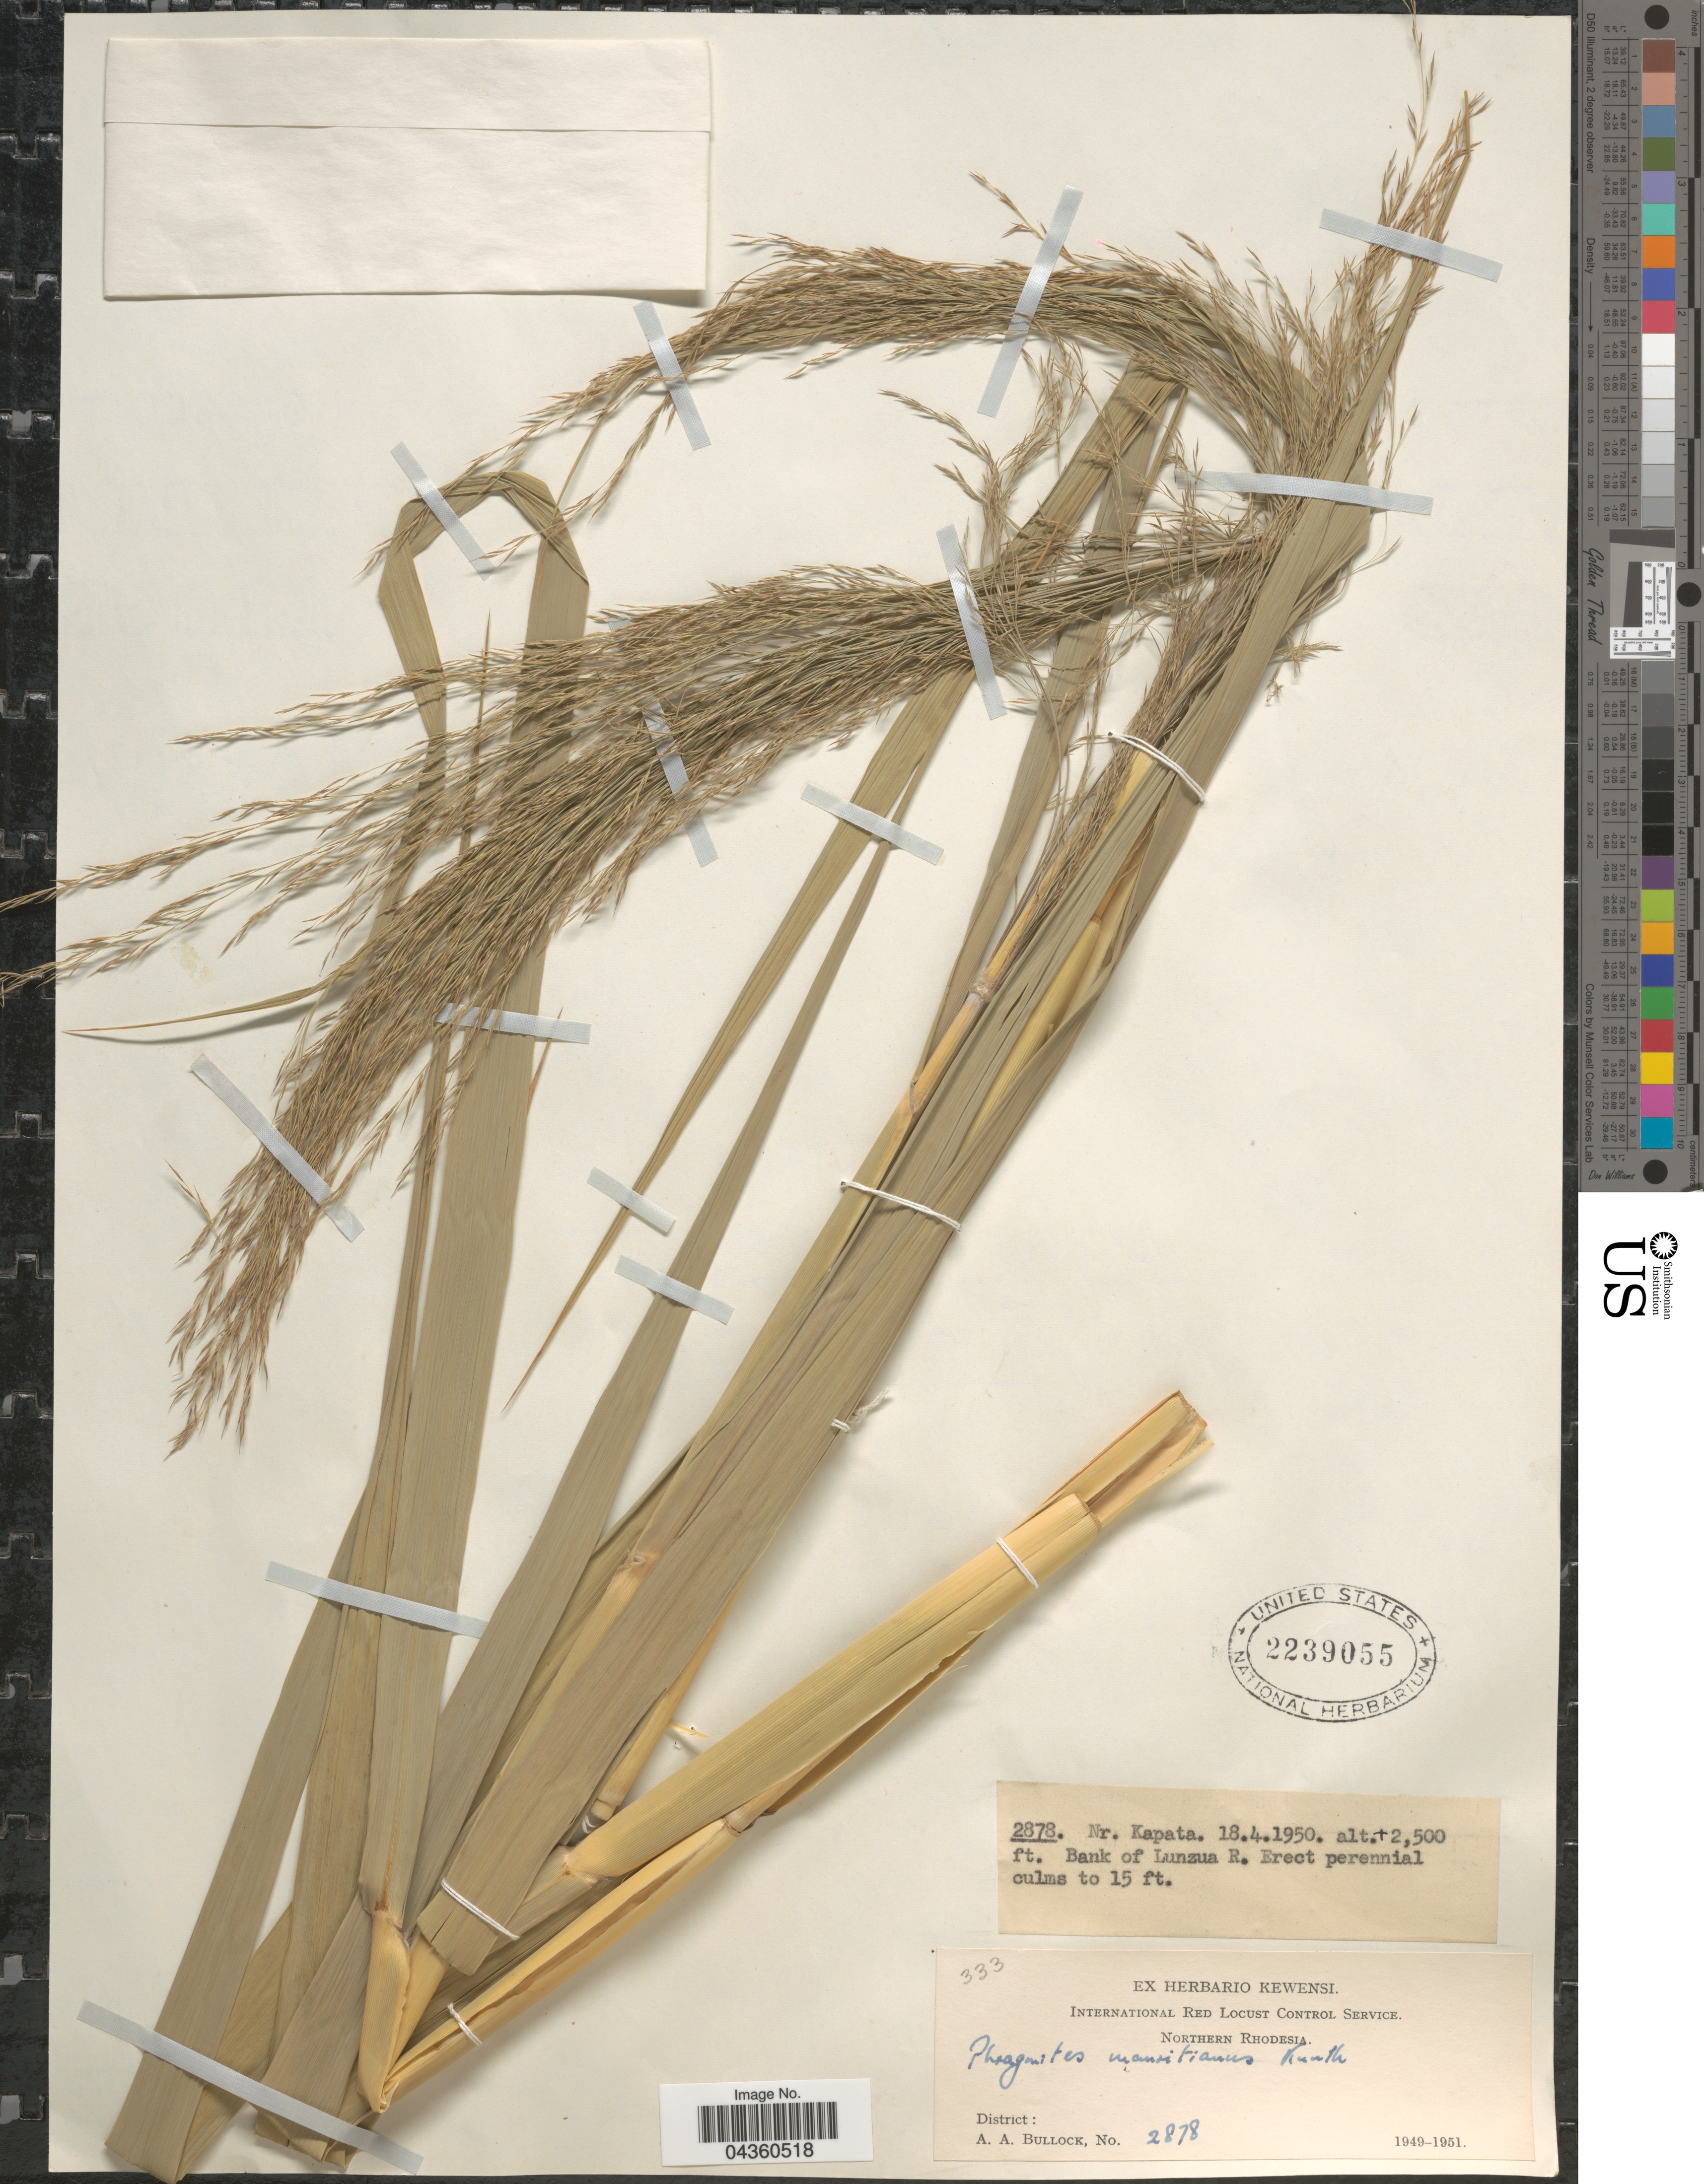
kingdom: Plantae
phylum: Tracheophyta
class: Liliopsida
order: Poales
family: Poaceae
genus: Phragmites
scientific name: Phragmites mauritianus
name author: Kunth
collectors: A. Bullock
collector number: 2878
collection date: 1950-04-18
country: Zambia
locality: Northern Rhodesia. Nr. Kapata. Bank of Lunzua R.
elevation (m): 762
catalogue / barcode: US 2239055